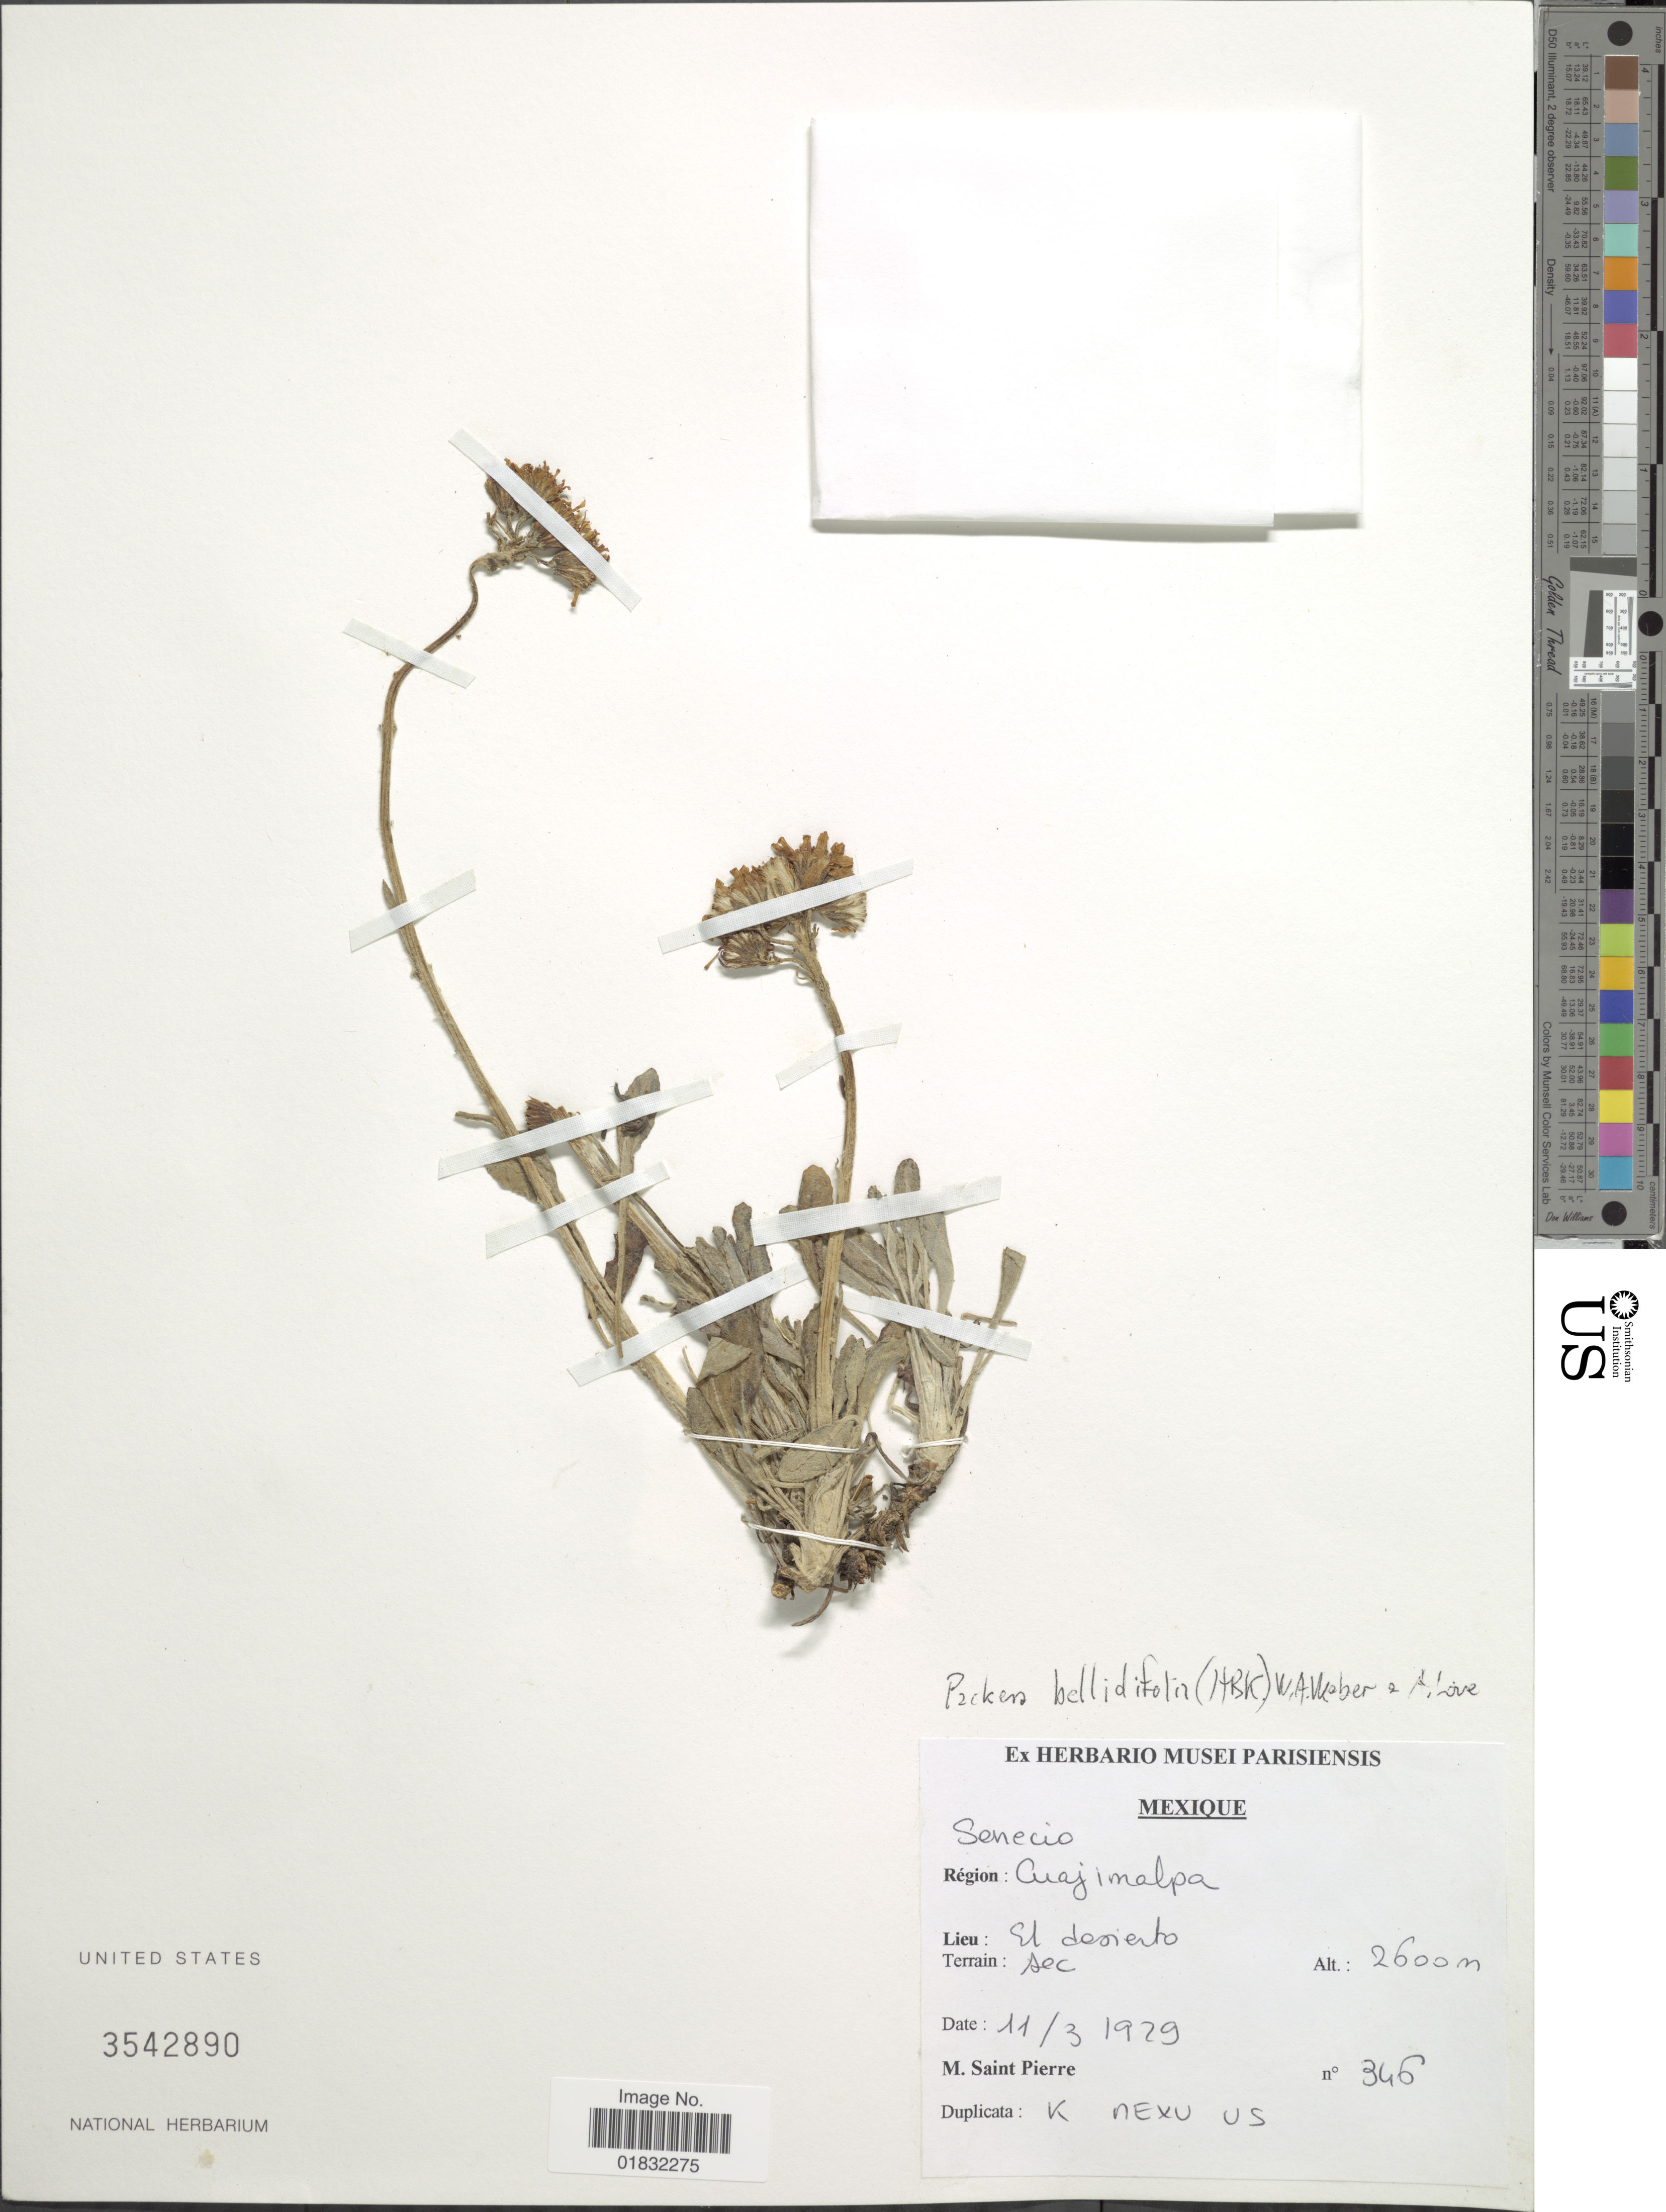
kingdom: Plantae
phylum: Tracheophyta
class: Magnoliopsida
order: Asterales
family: Asteraceae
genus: Packera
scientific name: Packera bellidifolia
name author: (Kunth) W.A. Weber & Á. Löve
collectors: M. Saint-Pierre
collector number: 346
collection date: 1929-03-11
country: Mexico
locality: Région: Cujimalpa, El desierto, terrain: sec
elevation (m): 2600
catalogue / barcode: US 3542890